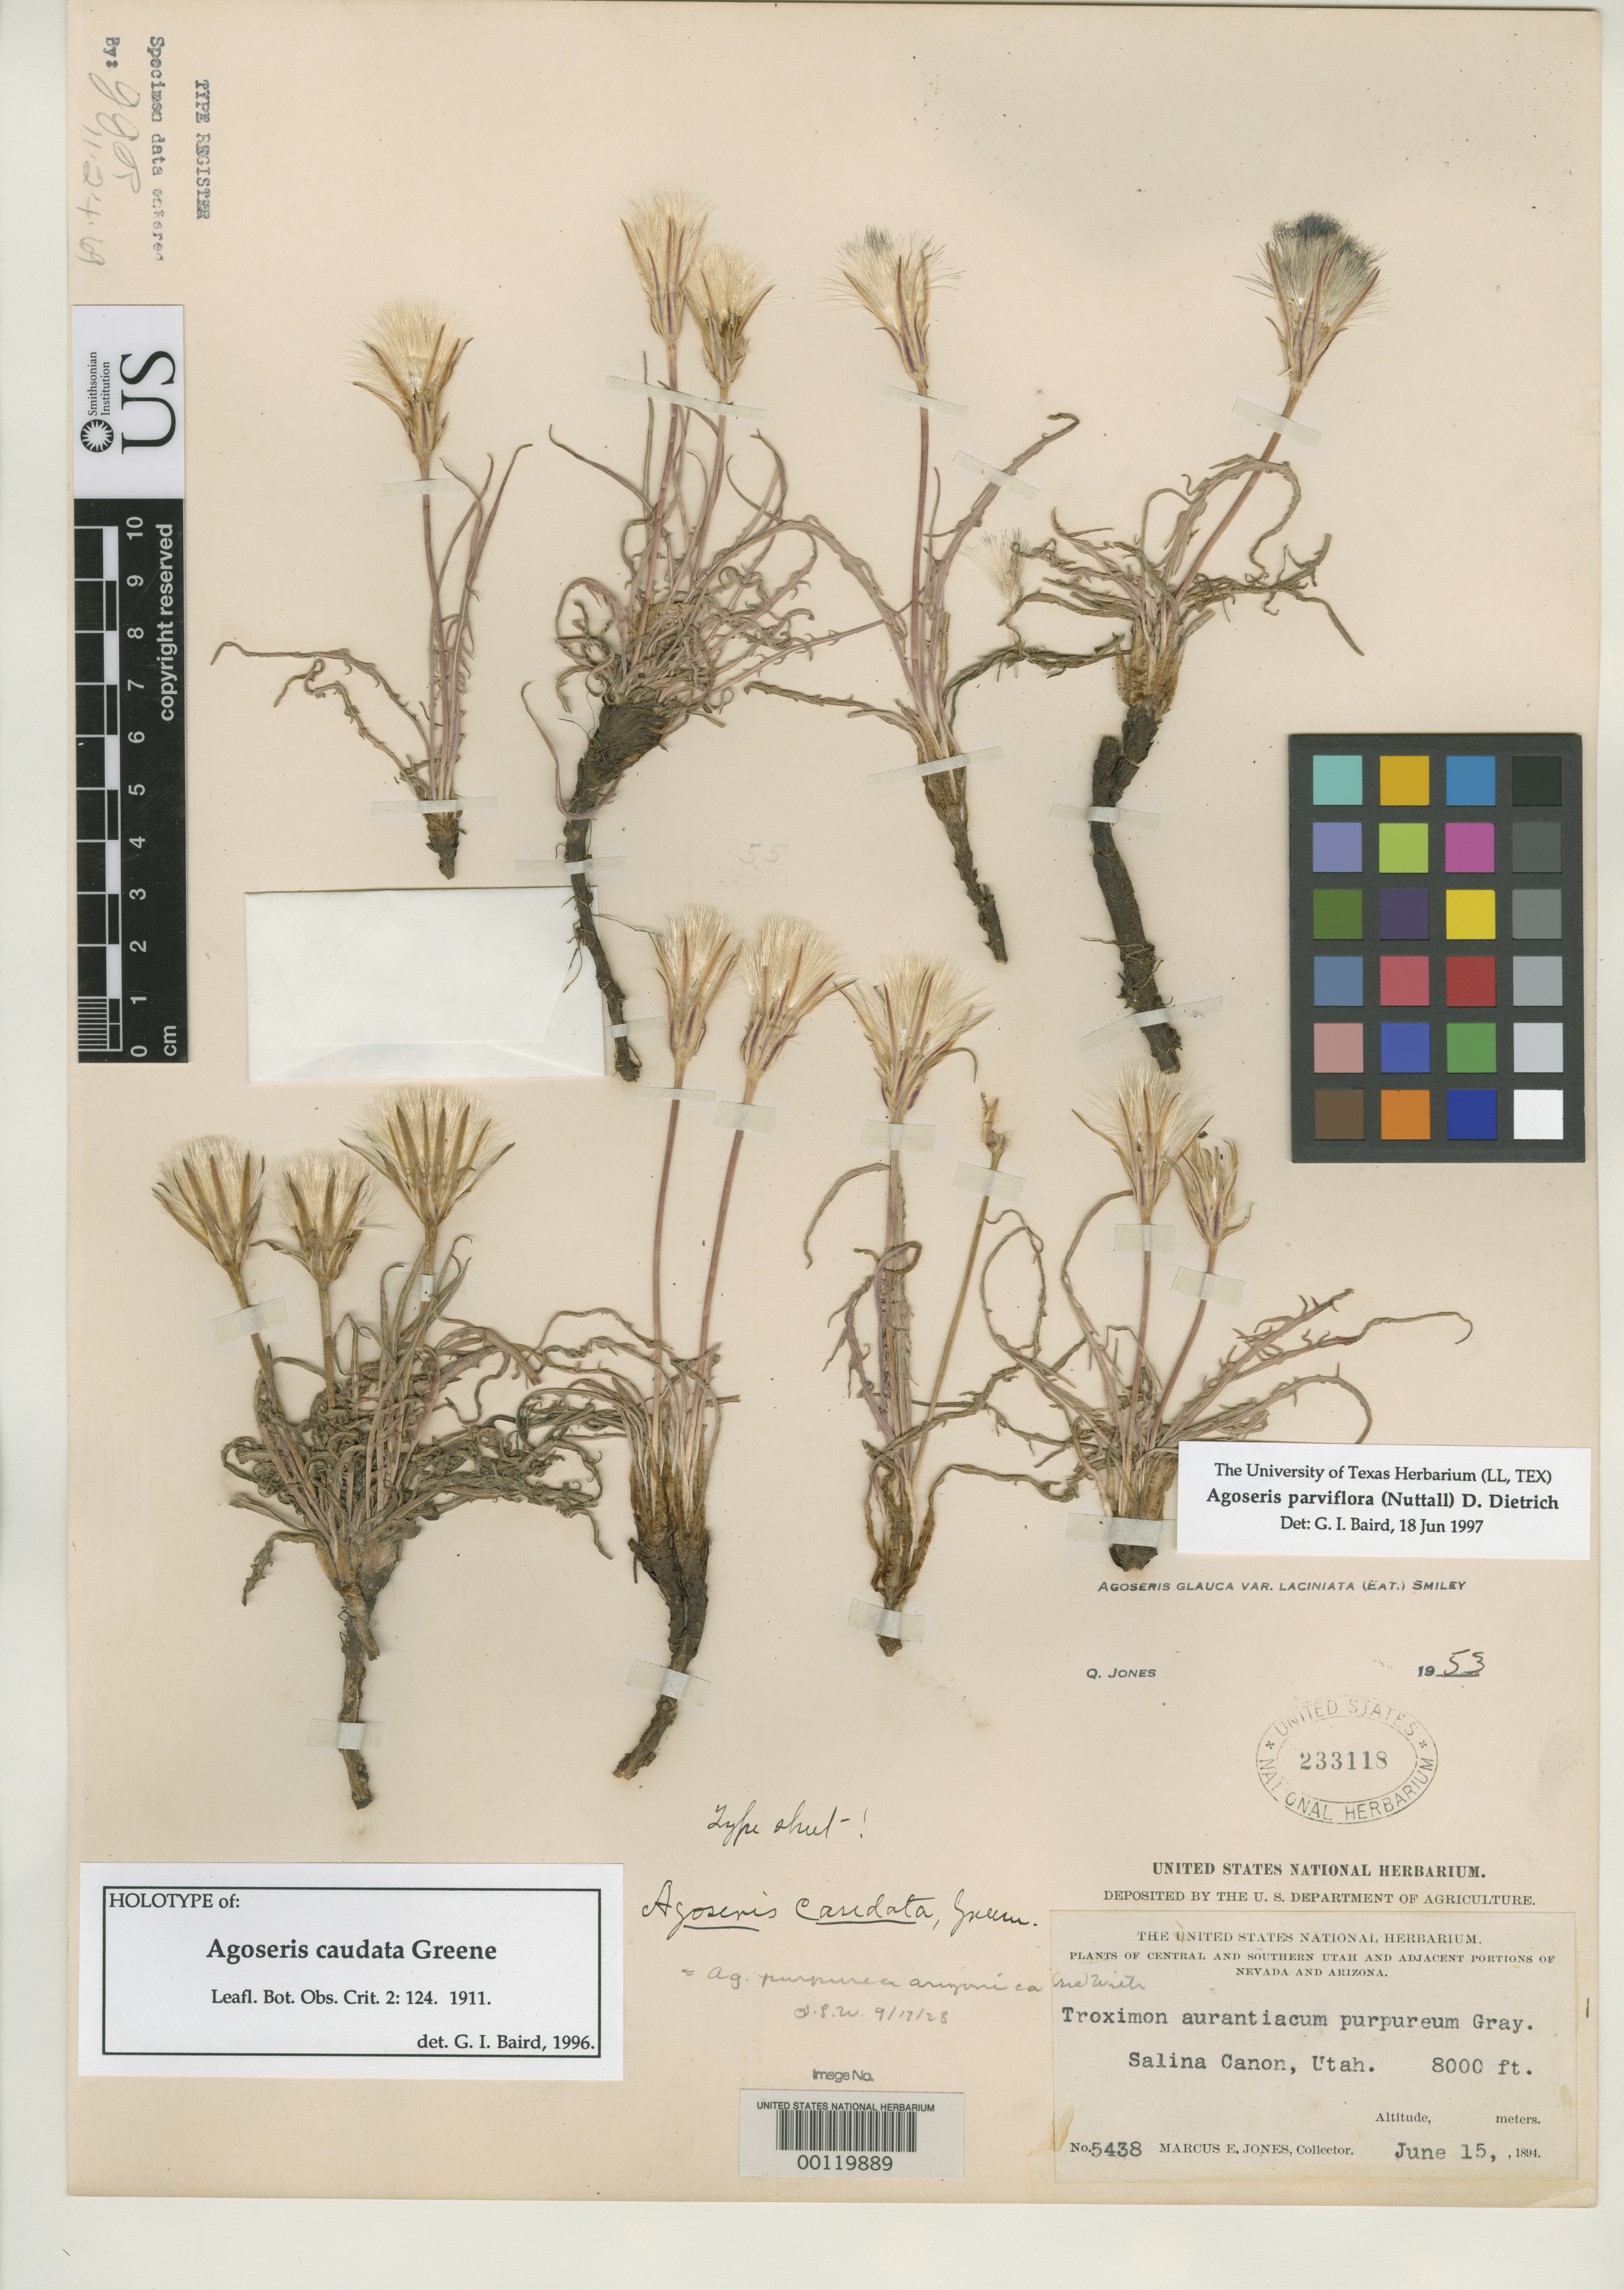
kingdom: Plantae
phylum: Tracheophyta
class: Magnoliopsida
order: Asterales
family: Asteraceae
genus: Agoseris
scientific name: Agoseris caudata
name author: Greene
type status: Holotype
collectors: M. E. Jones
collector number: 5438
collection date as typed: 15 Jun 1894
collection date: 1894-06-15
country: United States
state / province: Utah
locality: Salina Canyon; alt. 8000 ft.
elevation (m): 2438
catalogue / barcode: US 233118